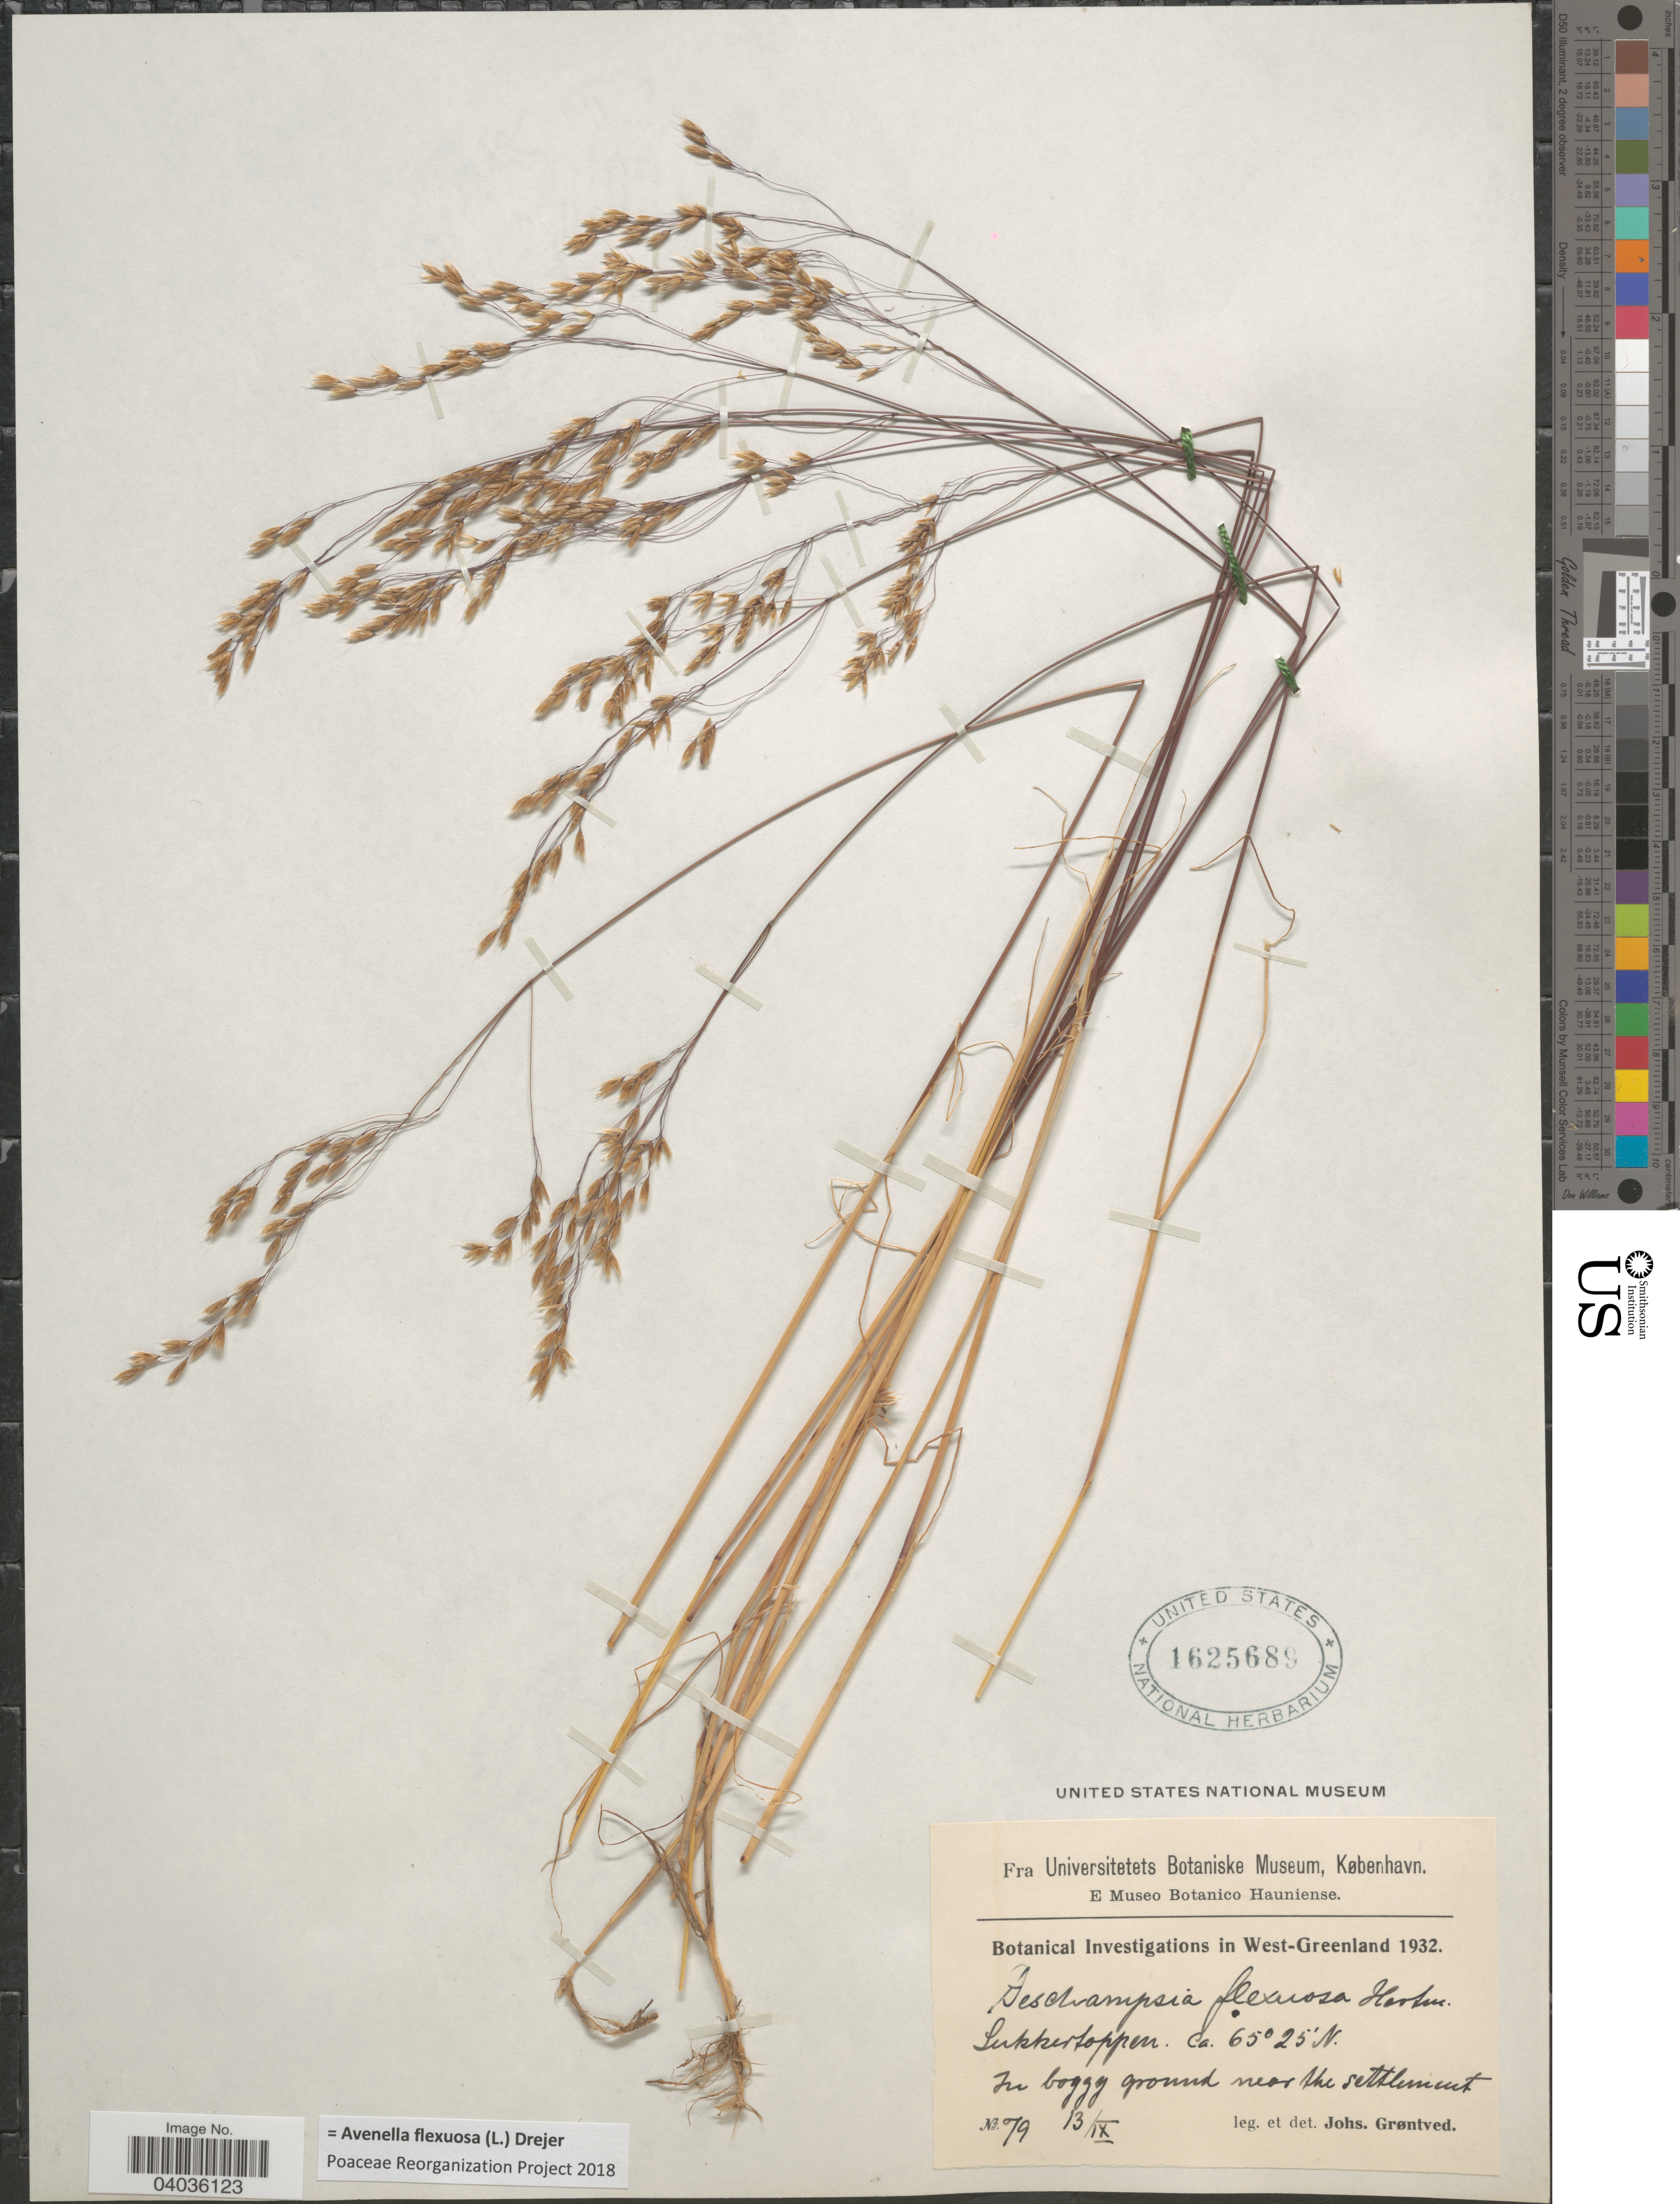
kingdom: Plantae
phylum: Tracheophyta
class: Liliopsida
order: Poales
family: Poaceae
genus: Avenella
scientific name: Avenella flexuosa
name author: (L.) Drejer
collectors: J. Grøntved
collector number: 79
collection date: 1932-09-13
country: Greenland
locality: West-Greenland. Sukkertoppen. In boggy ground near the settlement.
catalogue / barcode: US 1625689